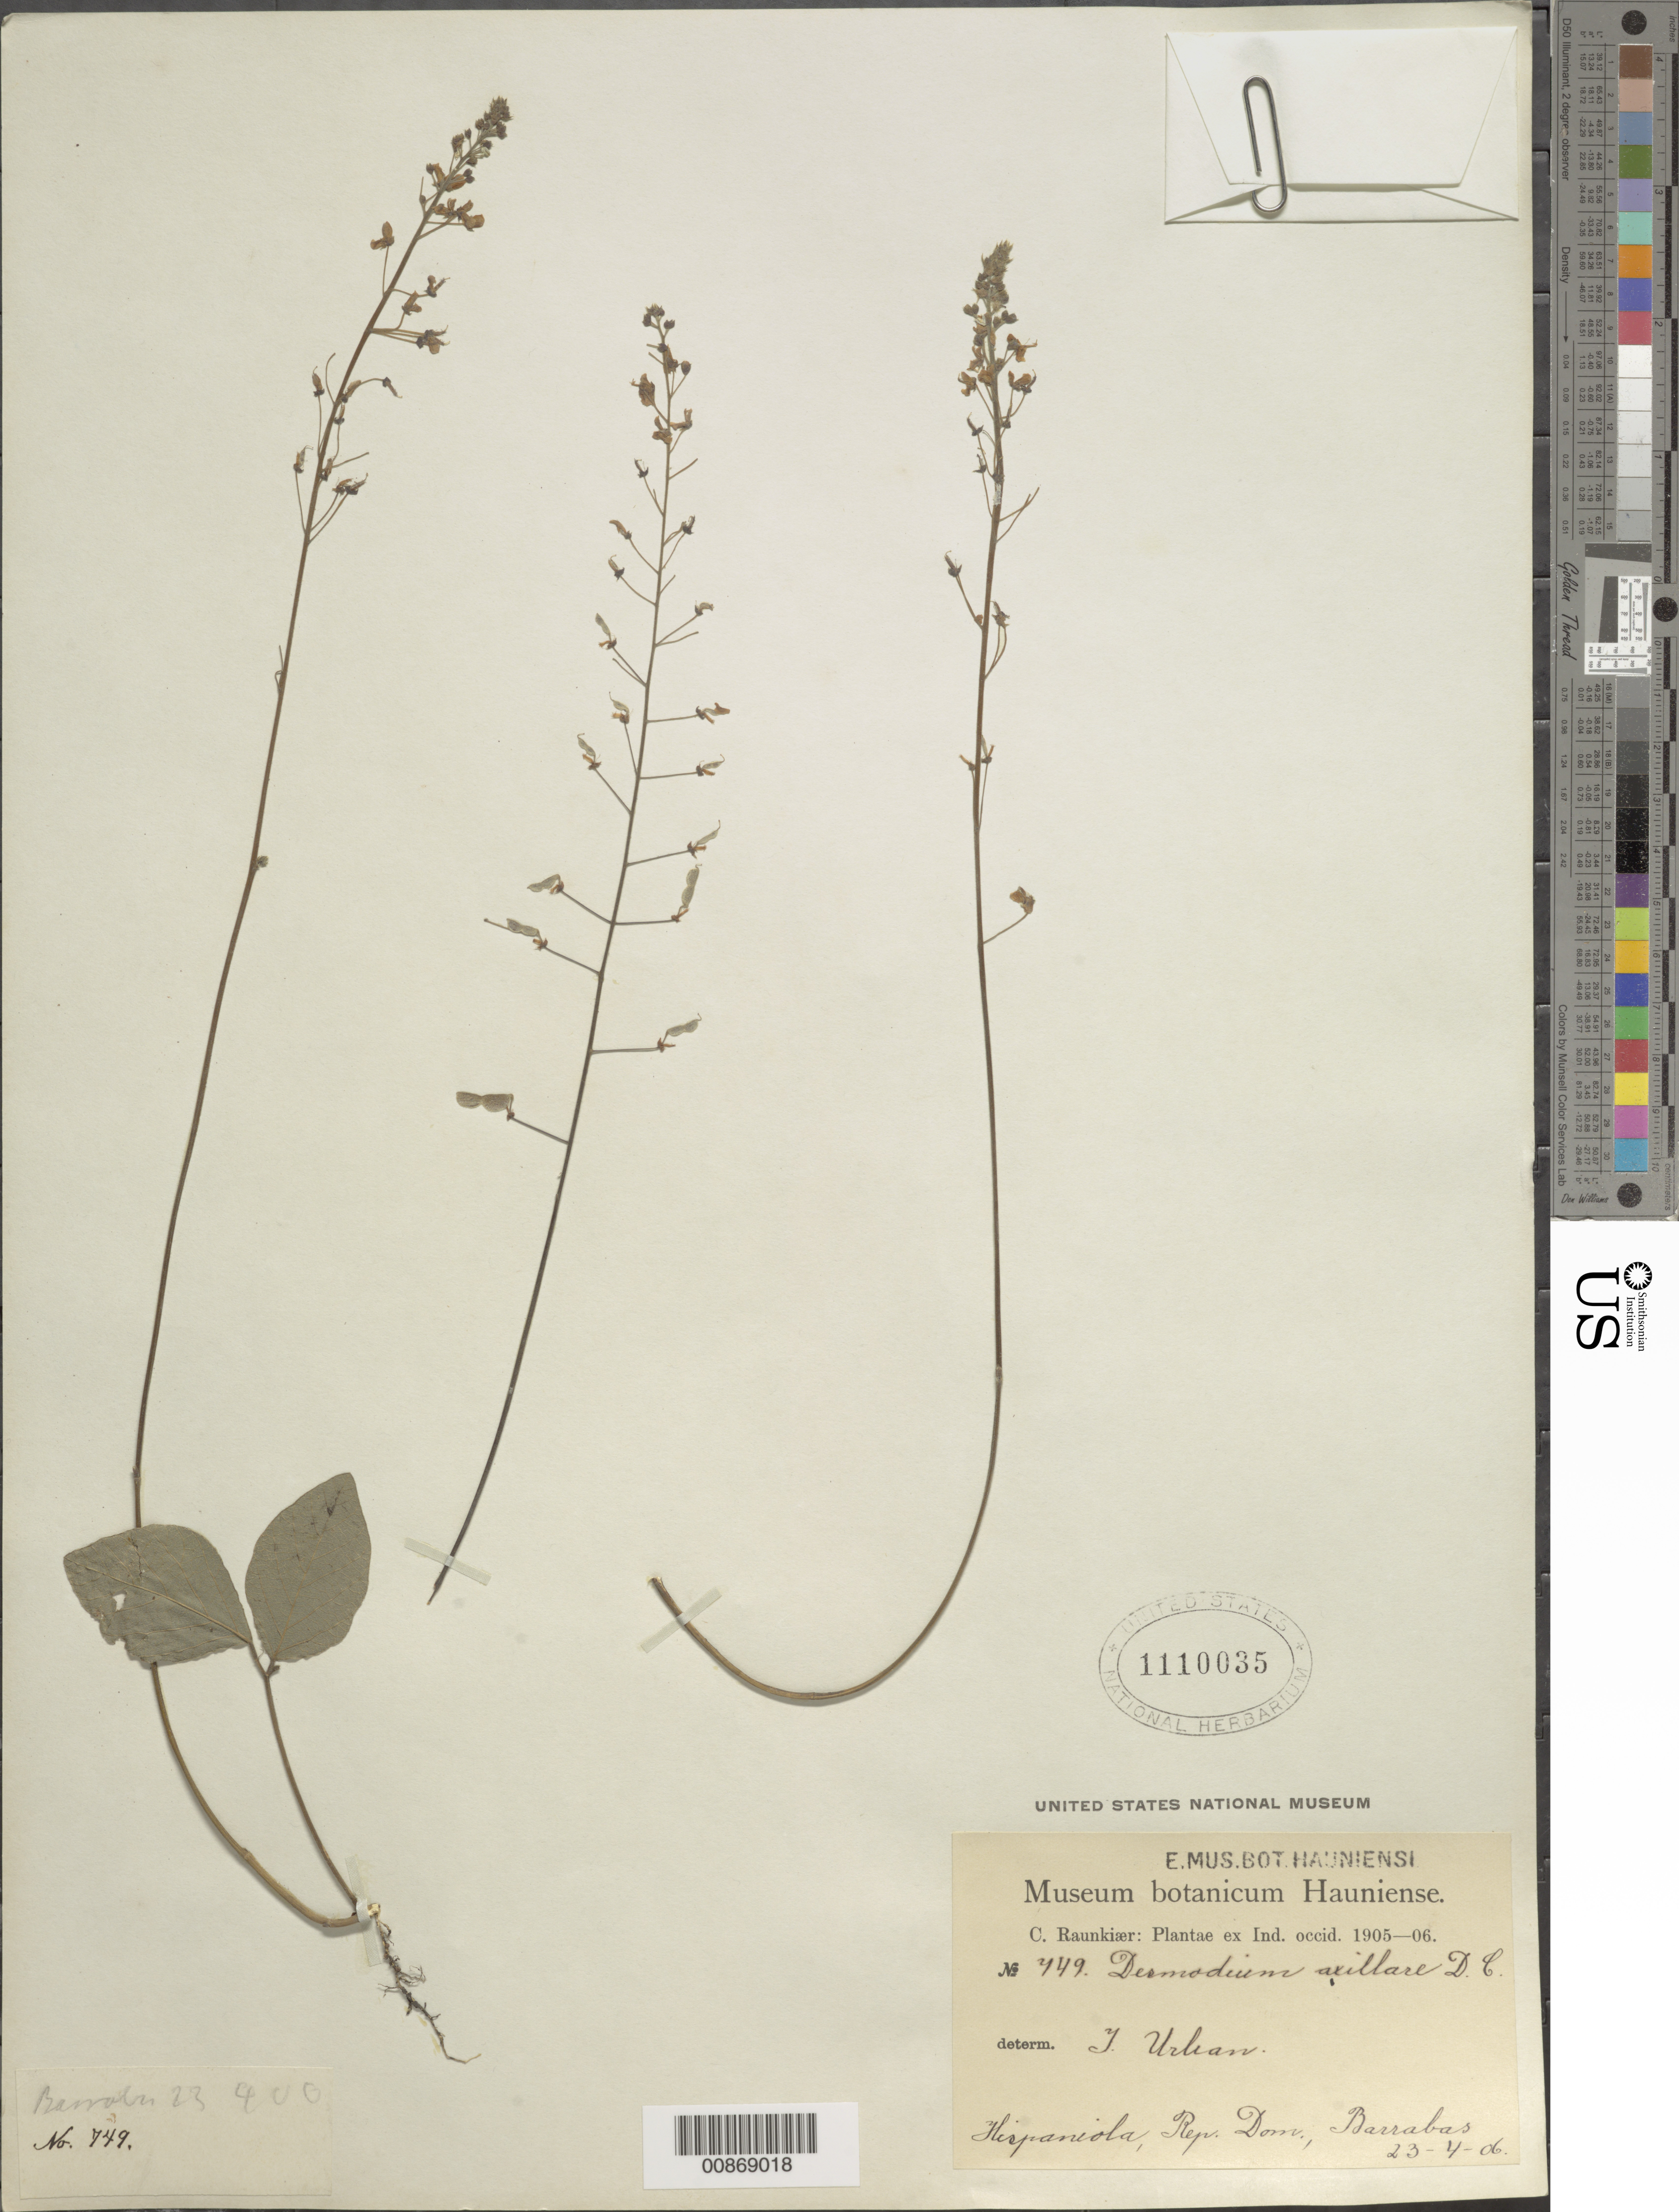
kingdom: Plantae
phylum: Tracheophyta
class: Magnoliopsida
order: Fabales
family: Fabaceae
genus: Desmodium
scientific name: Desmodium axillare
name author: (Sw.) DC.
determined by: Urban, Ignatz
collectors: C. C. Raunkiaer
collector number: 749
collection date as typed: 23 Apr 1906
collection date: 1906-04-23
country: Dominican Republic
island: Hispaniola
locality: Barrabas.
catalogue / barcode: US 1110035